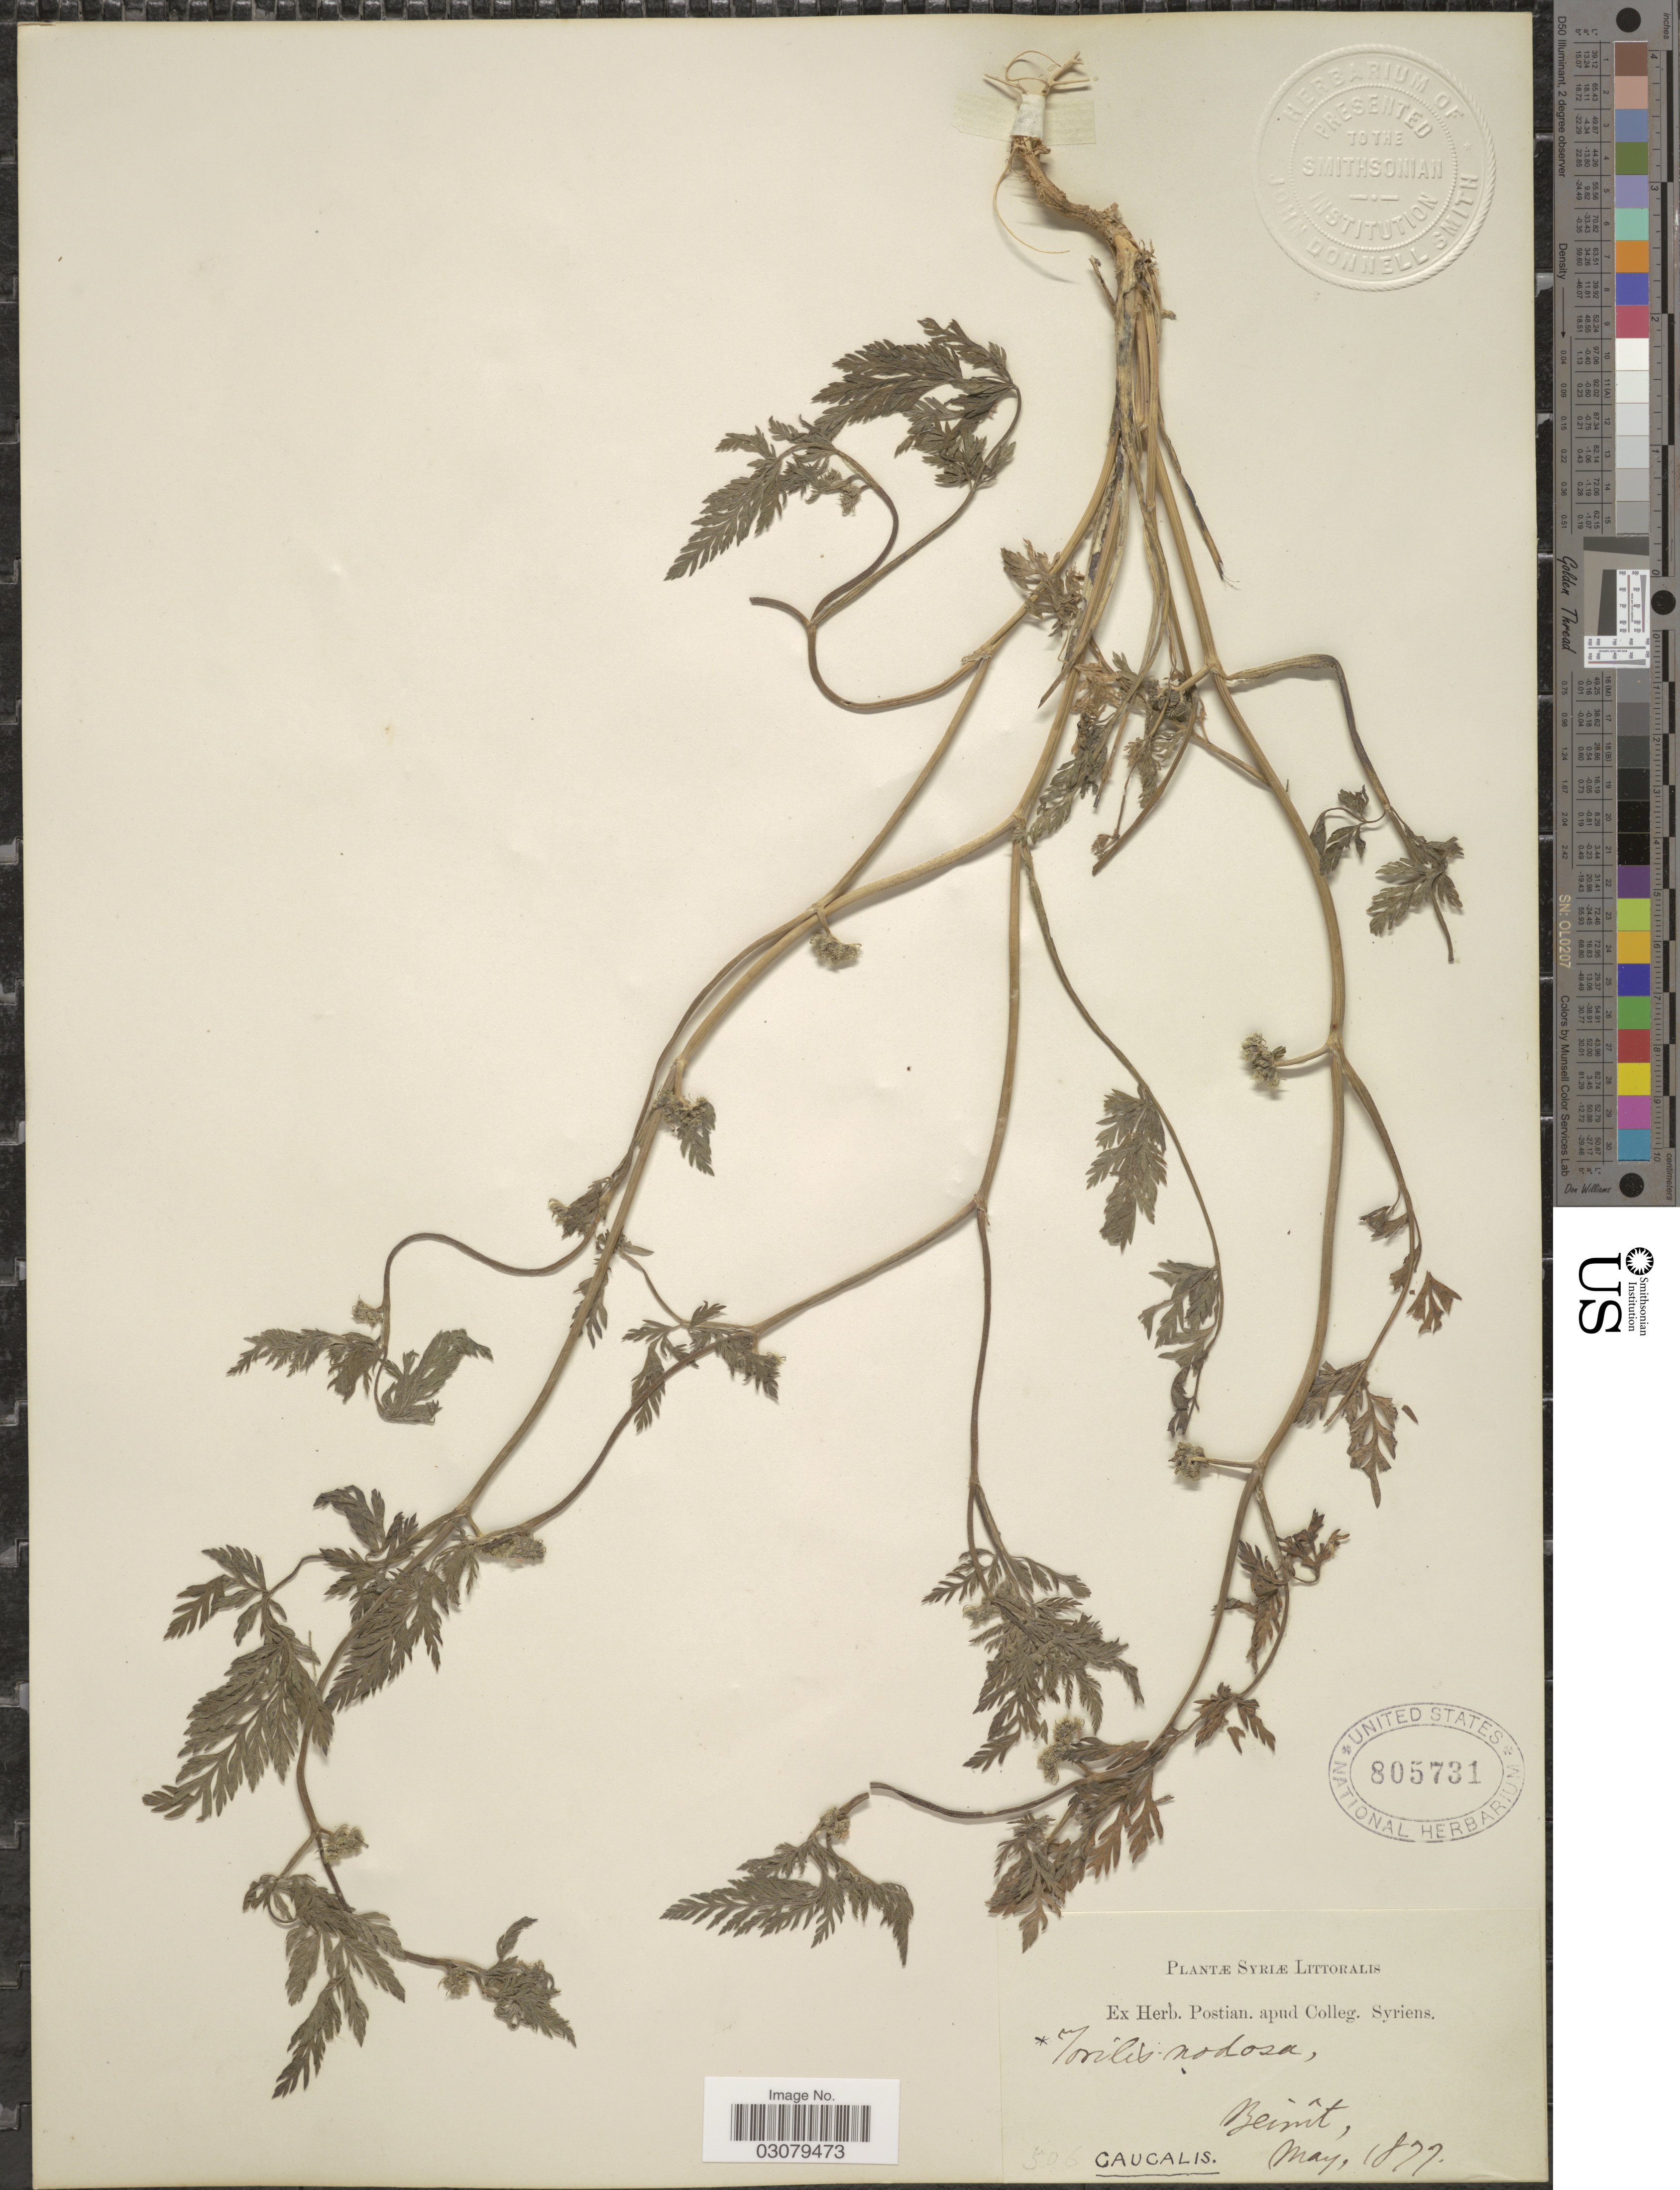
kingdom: Plantae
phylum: Tracheophyta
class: Magnoliopsida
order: Apiales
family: Apiaceae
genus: Torilis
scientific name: Torilis nodosa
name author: (L.) Gaertn.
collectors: ex herb. Postian. apud Colleg. Syriens. Protest. USE "Fannie P. A. Shepard" (10308853) AS PRIMARY COLLECTOR INSTEAD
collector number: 506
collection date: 1877-05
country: Lebanon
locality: Syriæ Littoralis. Beirut.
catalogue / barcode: US 805731